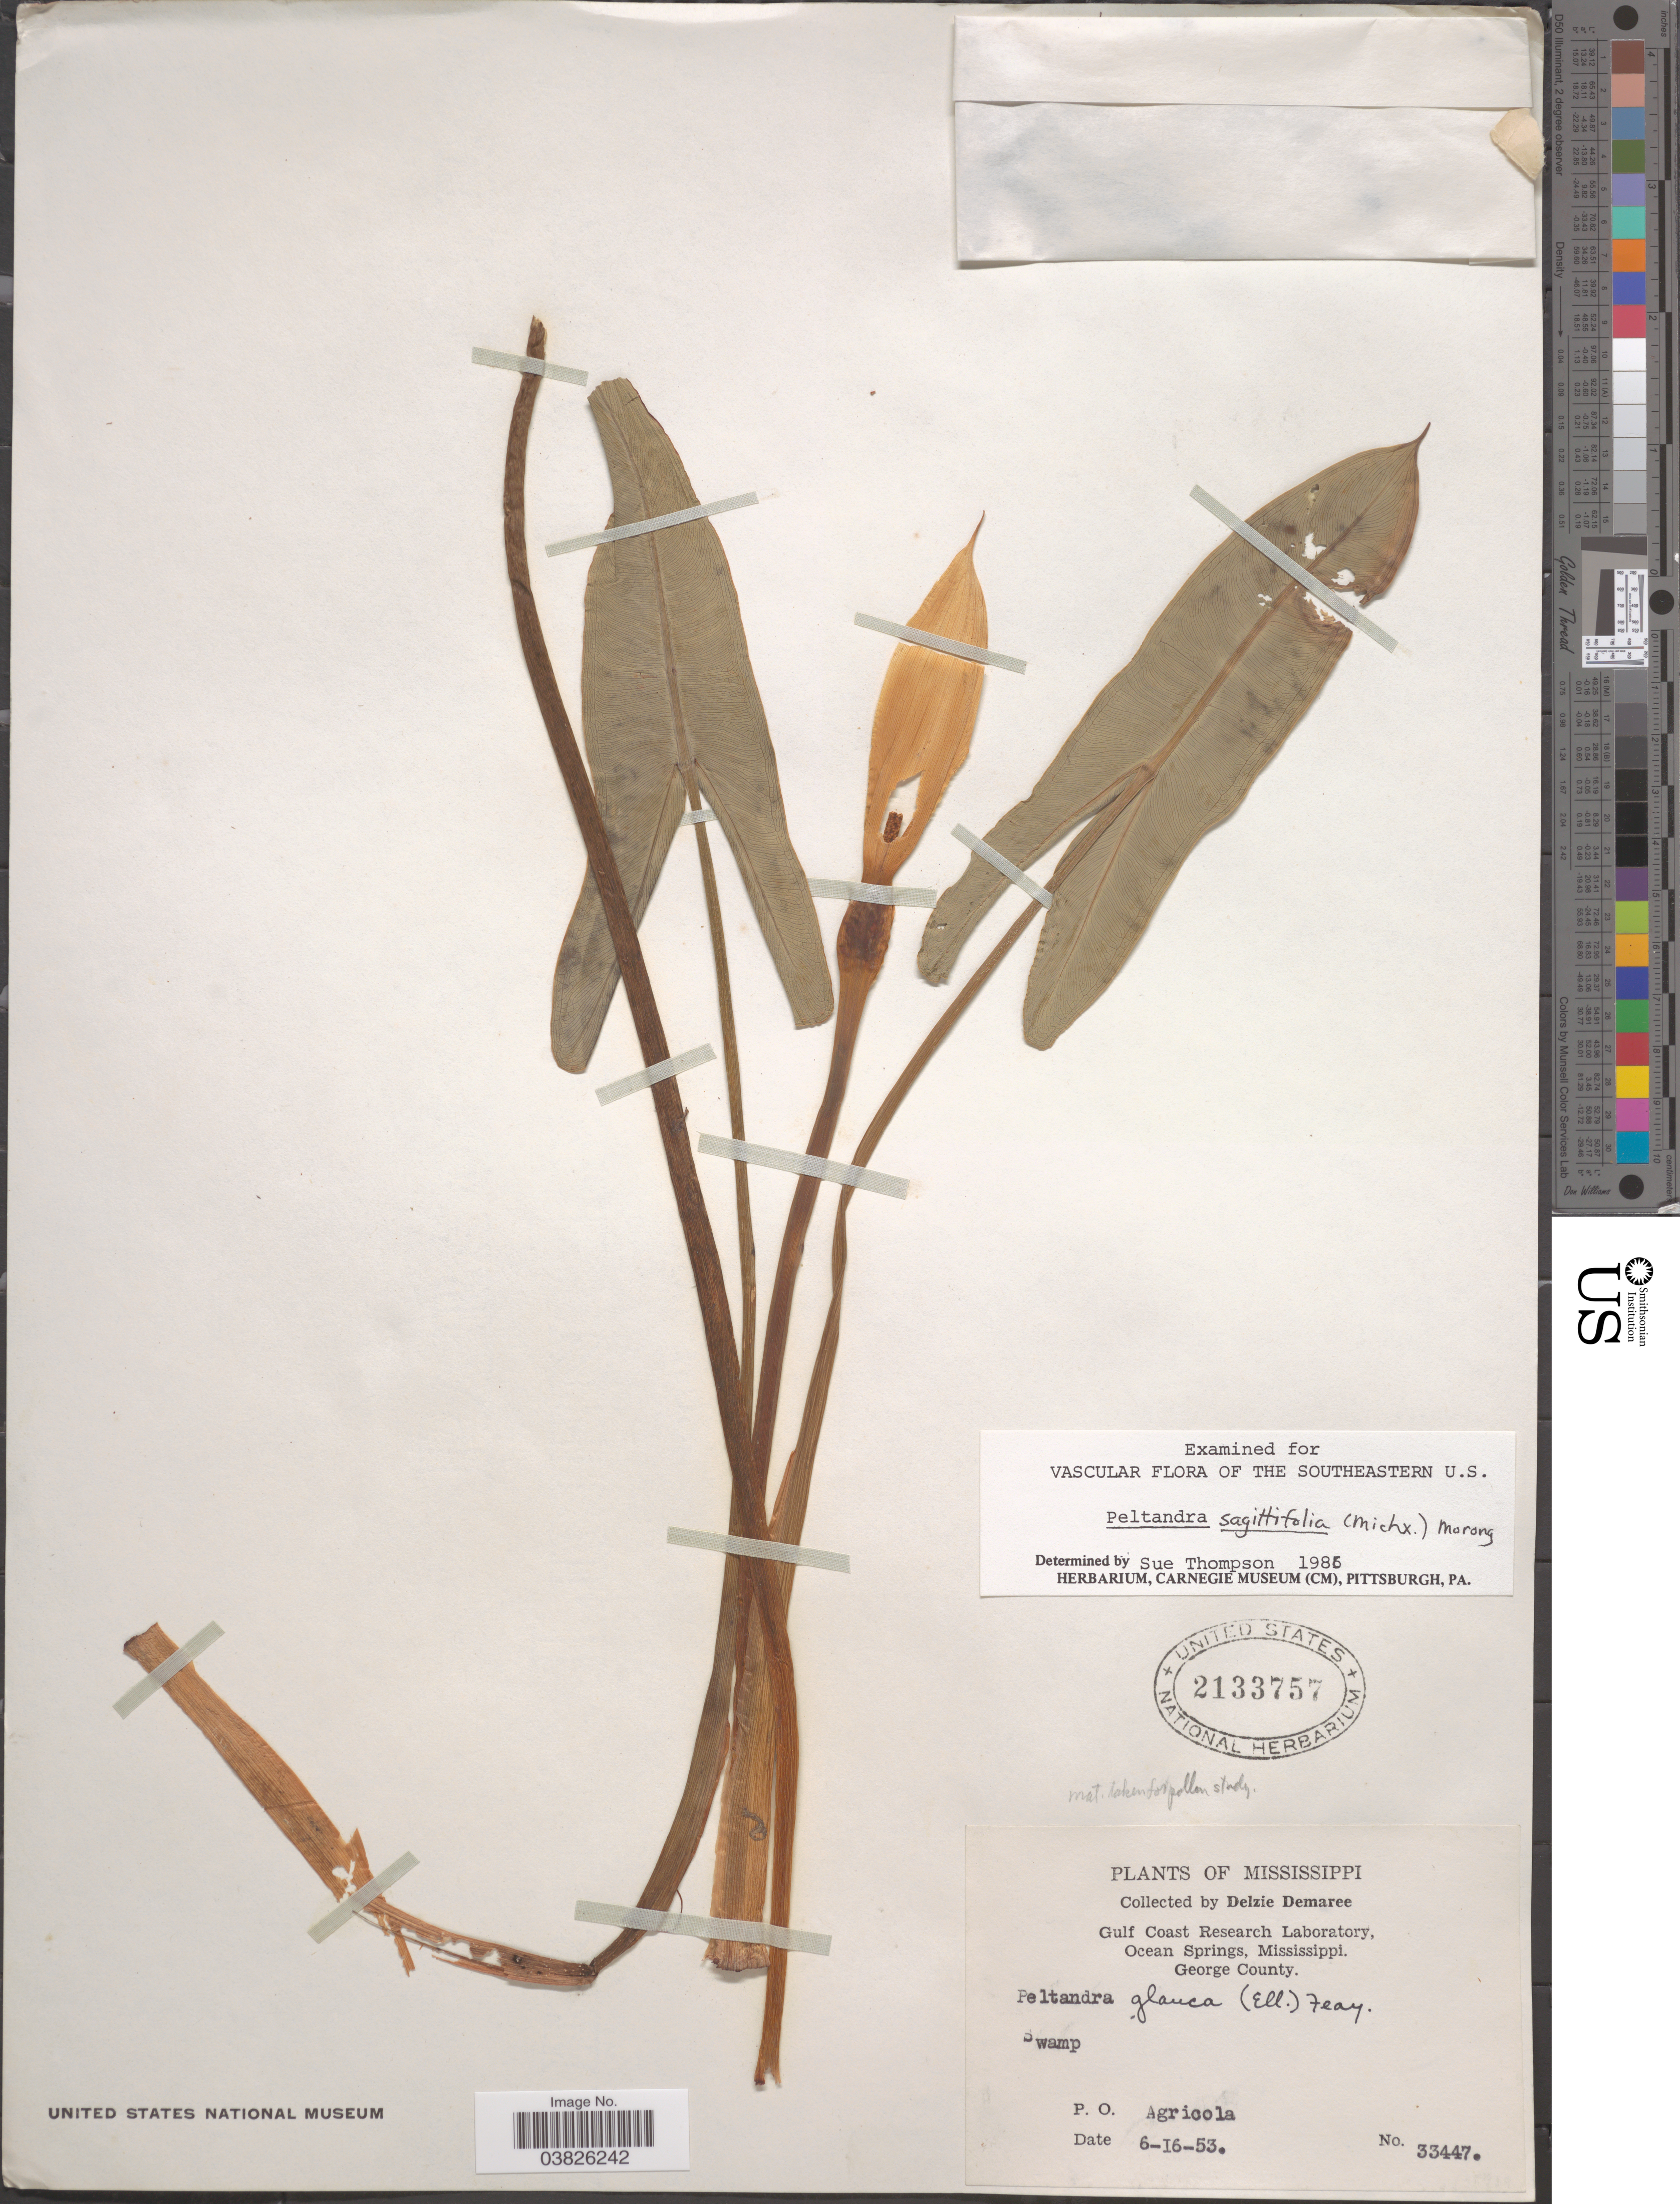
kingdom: Plantae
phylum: Tracheophyta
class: Liliopsida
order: Alismatales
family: Araceae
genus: Peltandra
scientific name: Peltandra sagittifolia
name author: (Michx.) Morong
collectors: D. Demaree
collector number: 33447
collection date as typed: Transcribed d/m/y: 16/6/53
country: United States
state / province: Mississippi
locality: Gulf Coast Research Laboratory, Ocean Springs. [unsure placement] George County. P. O. Agricola.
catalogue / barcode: US 2133757